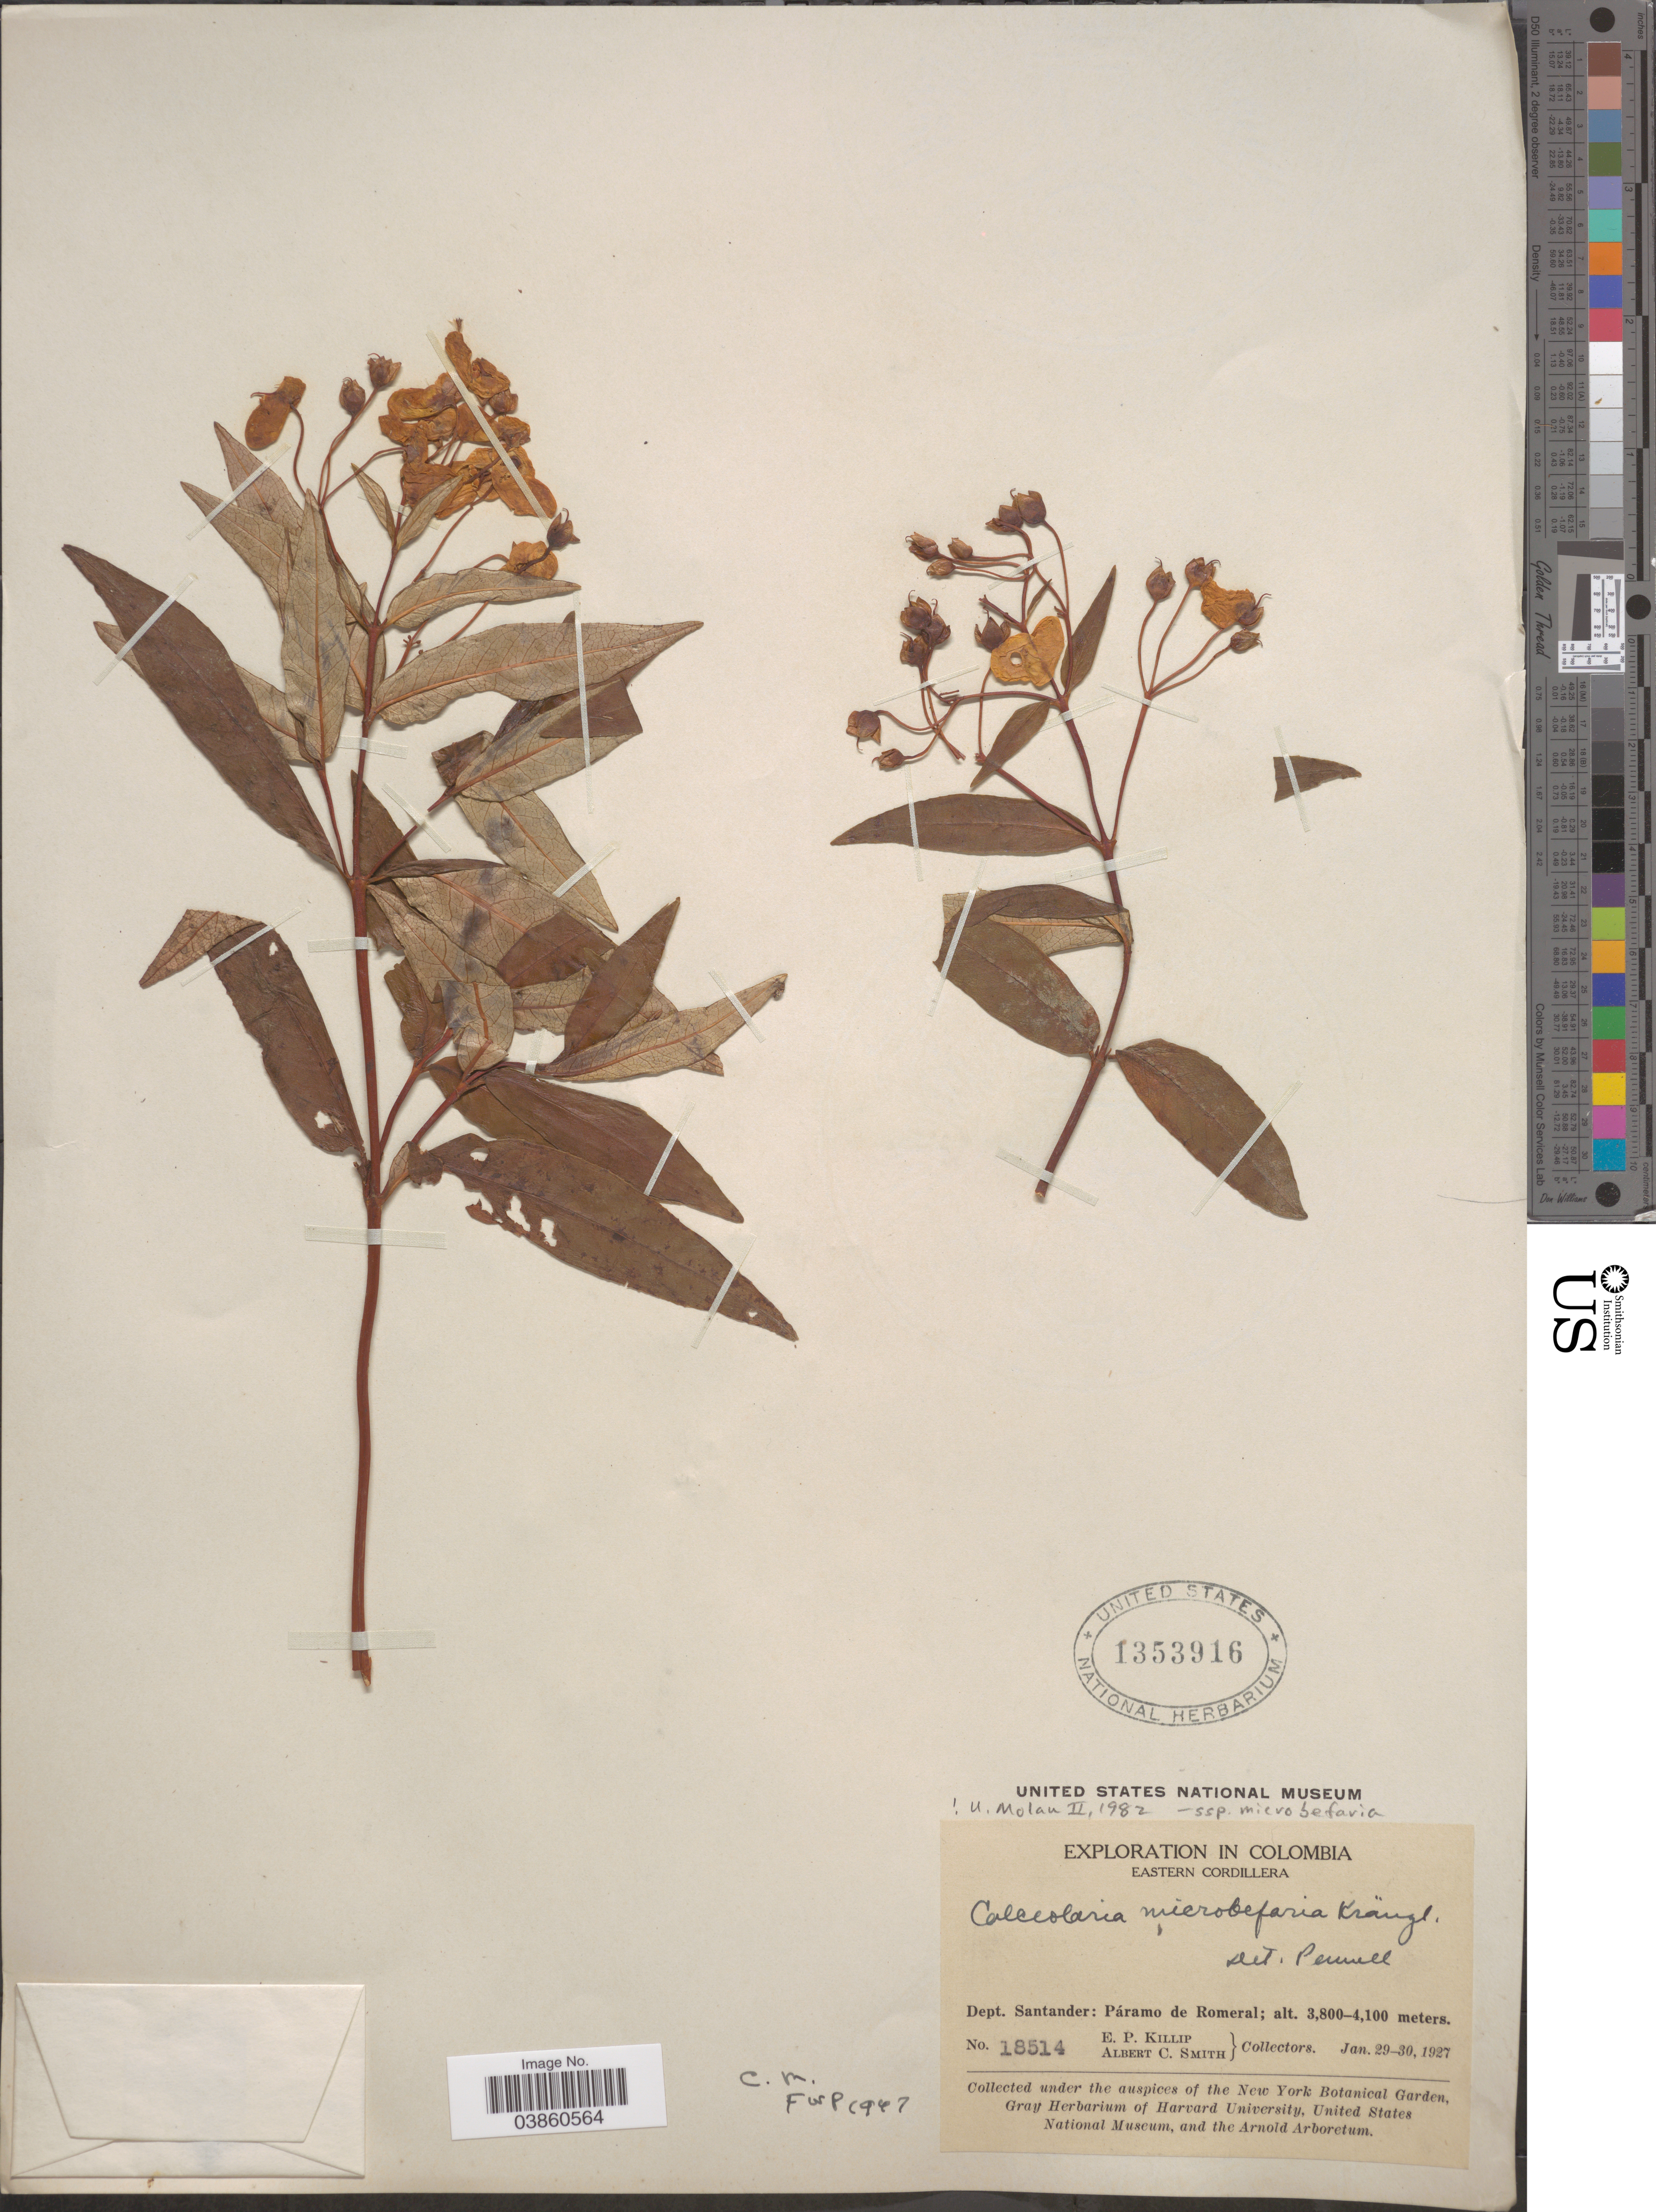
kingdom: Plantae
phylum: Tracheophyta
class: Magnoliopsida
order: Lamiales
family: Calceolariaceae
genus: Calceolaria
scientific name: Calceolaria microbefaria subsp. microbefaria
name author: Kränzl.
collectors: E. P. Killip & A. C. Smith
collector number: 18514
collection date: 1927-01-29/1927-01-30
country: Colombia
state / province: Santander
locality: Eastern Cordillera. Dept. Santander: Páramo de Romeral.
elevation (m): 3800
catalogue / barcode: US 1353916